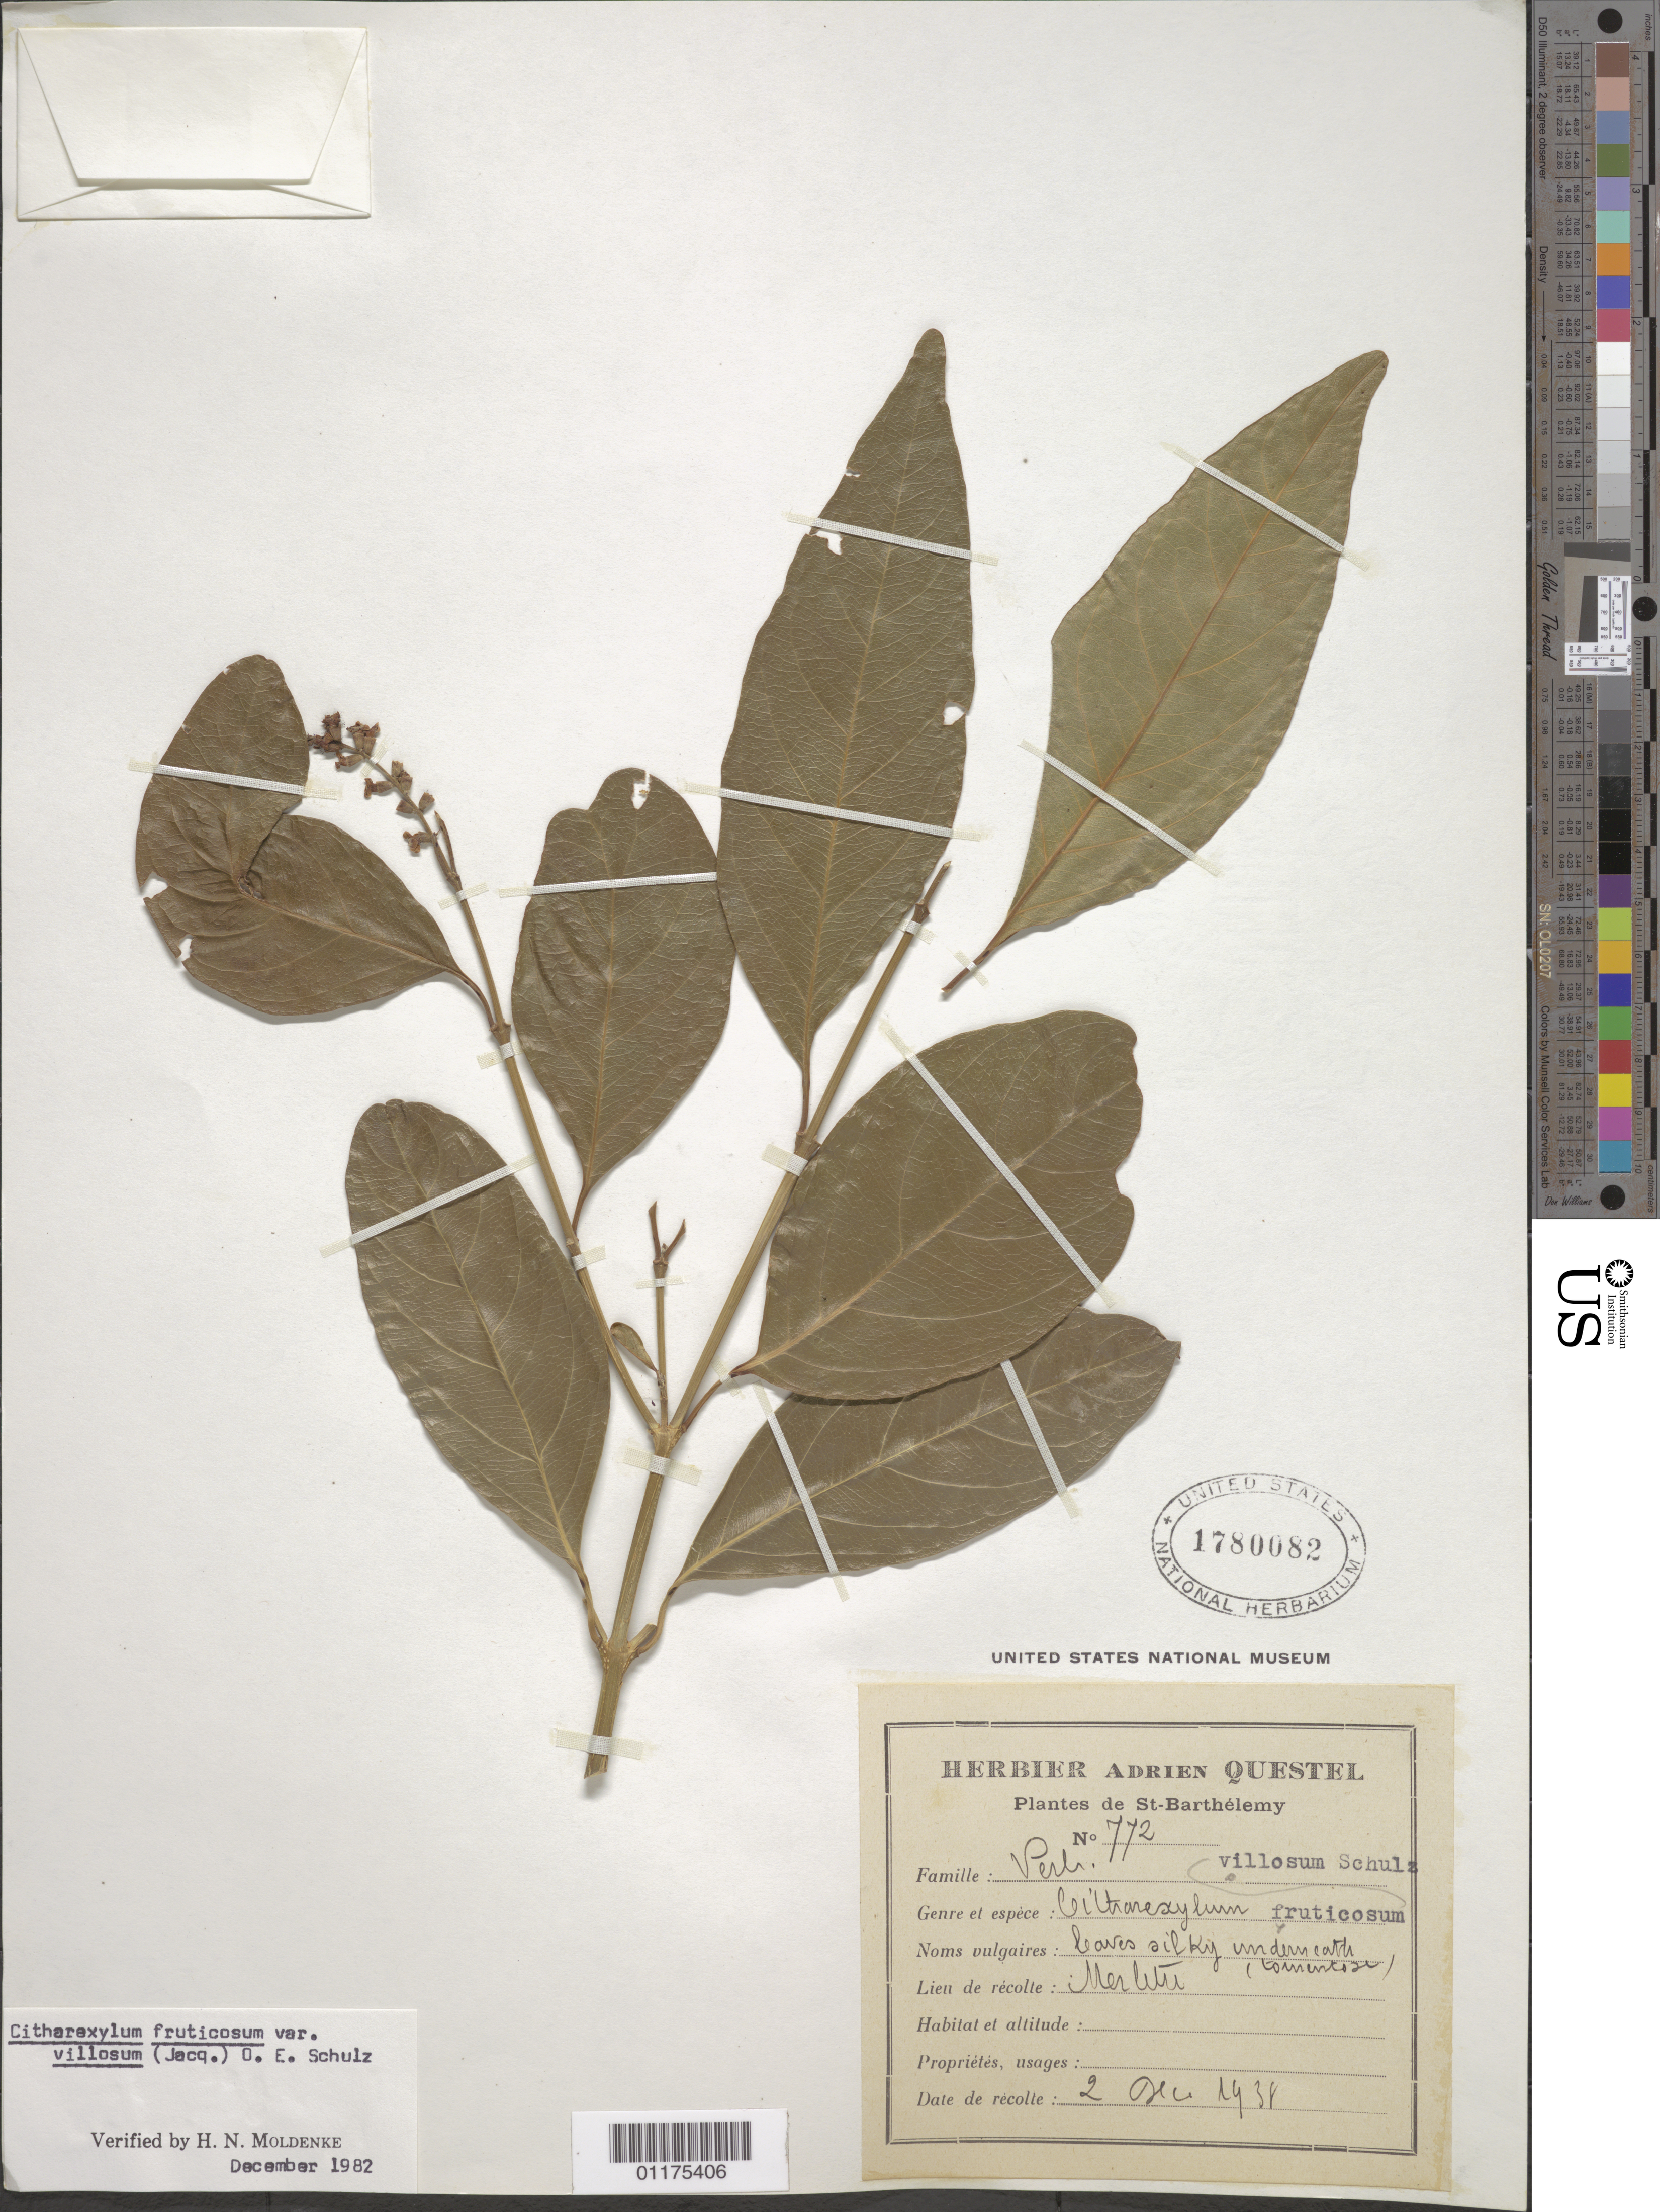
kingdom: Plantae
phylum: Tracheophyta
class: Magnoliopsida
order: Lamiales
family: Verbenaceae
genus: Citharexylum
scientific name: Citharexylum fruticosum var. villosum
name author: (Jacq.) O.E. Schulz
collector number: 772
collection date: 1938-12-02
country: Saint Barthélemy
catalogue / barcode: US 1780082